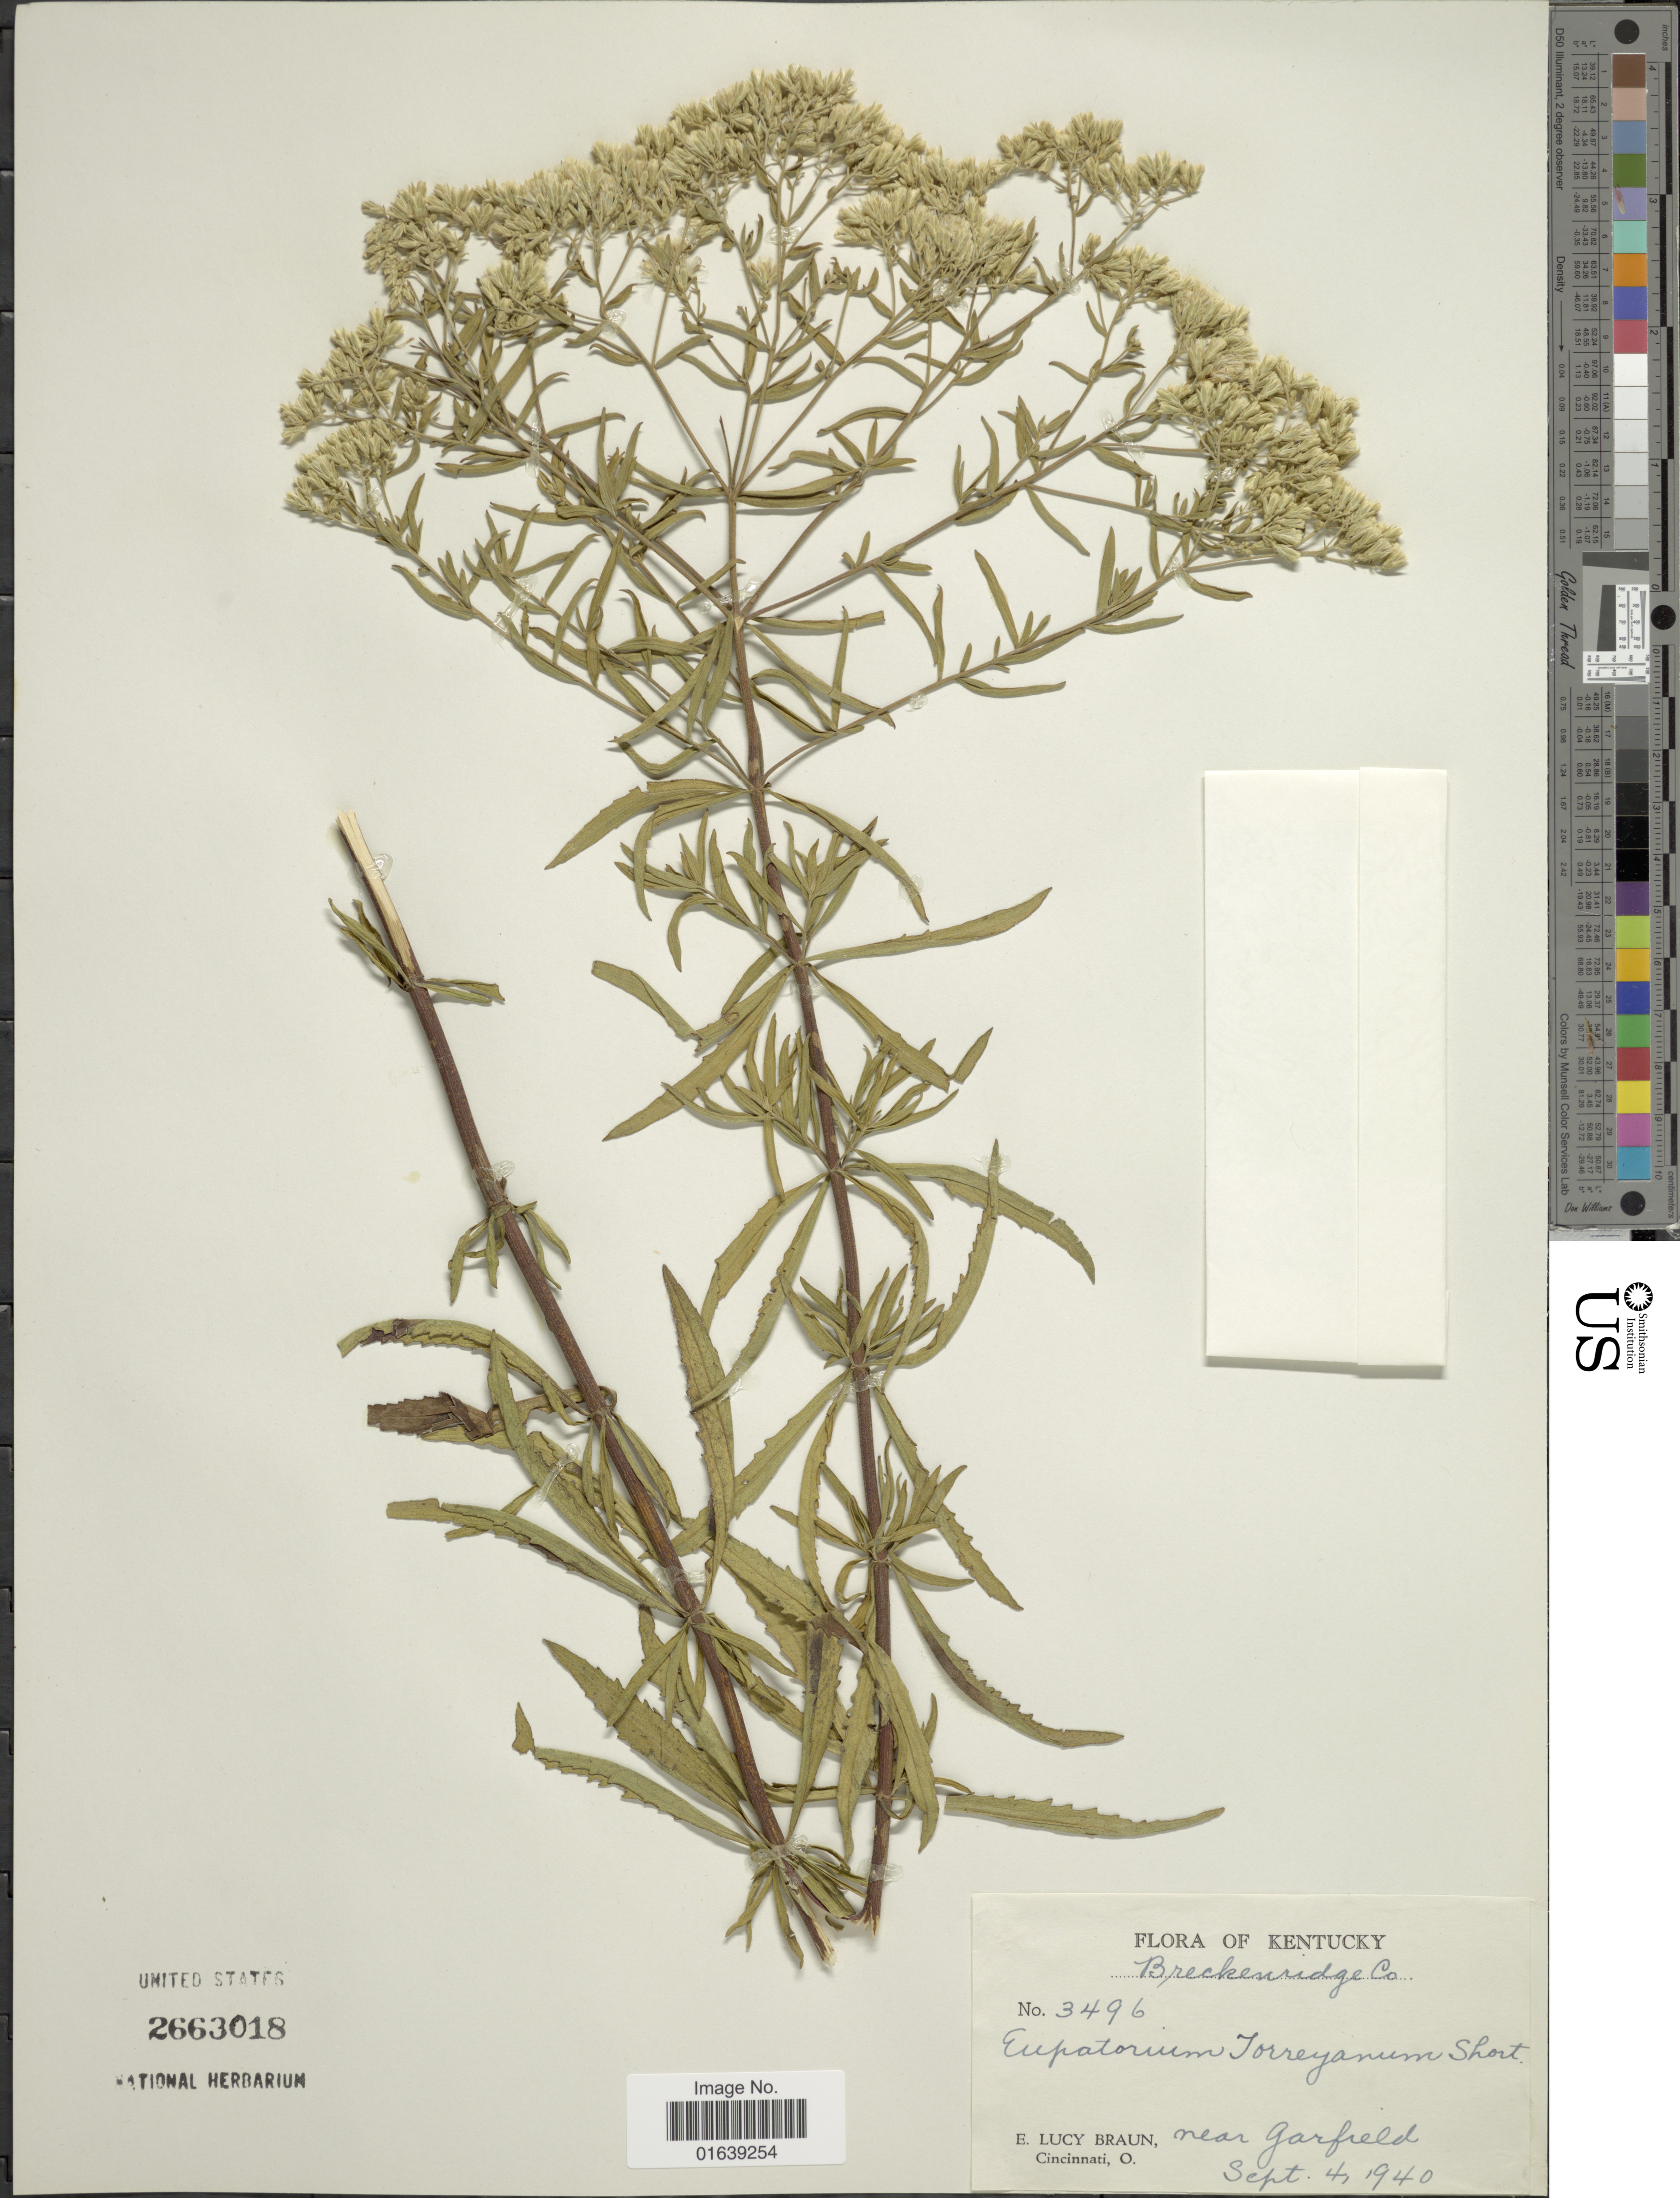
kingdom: Plantae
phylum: Tracheophyta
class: Magnoliopsida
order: Asterales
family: Asteraceae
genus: Eupatorium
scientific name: Eupatorium hyssopifolium var. laciniatum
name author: A. Gray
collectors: E. L. Braun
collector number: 3496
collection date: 1940-09-04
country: United States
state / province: Kentucky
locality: near Garfield.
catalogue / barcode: US 2663018